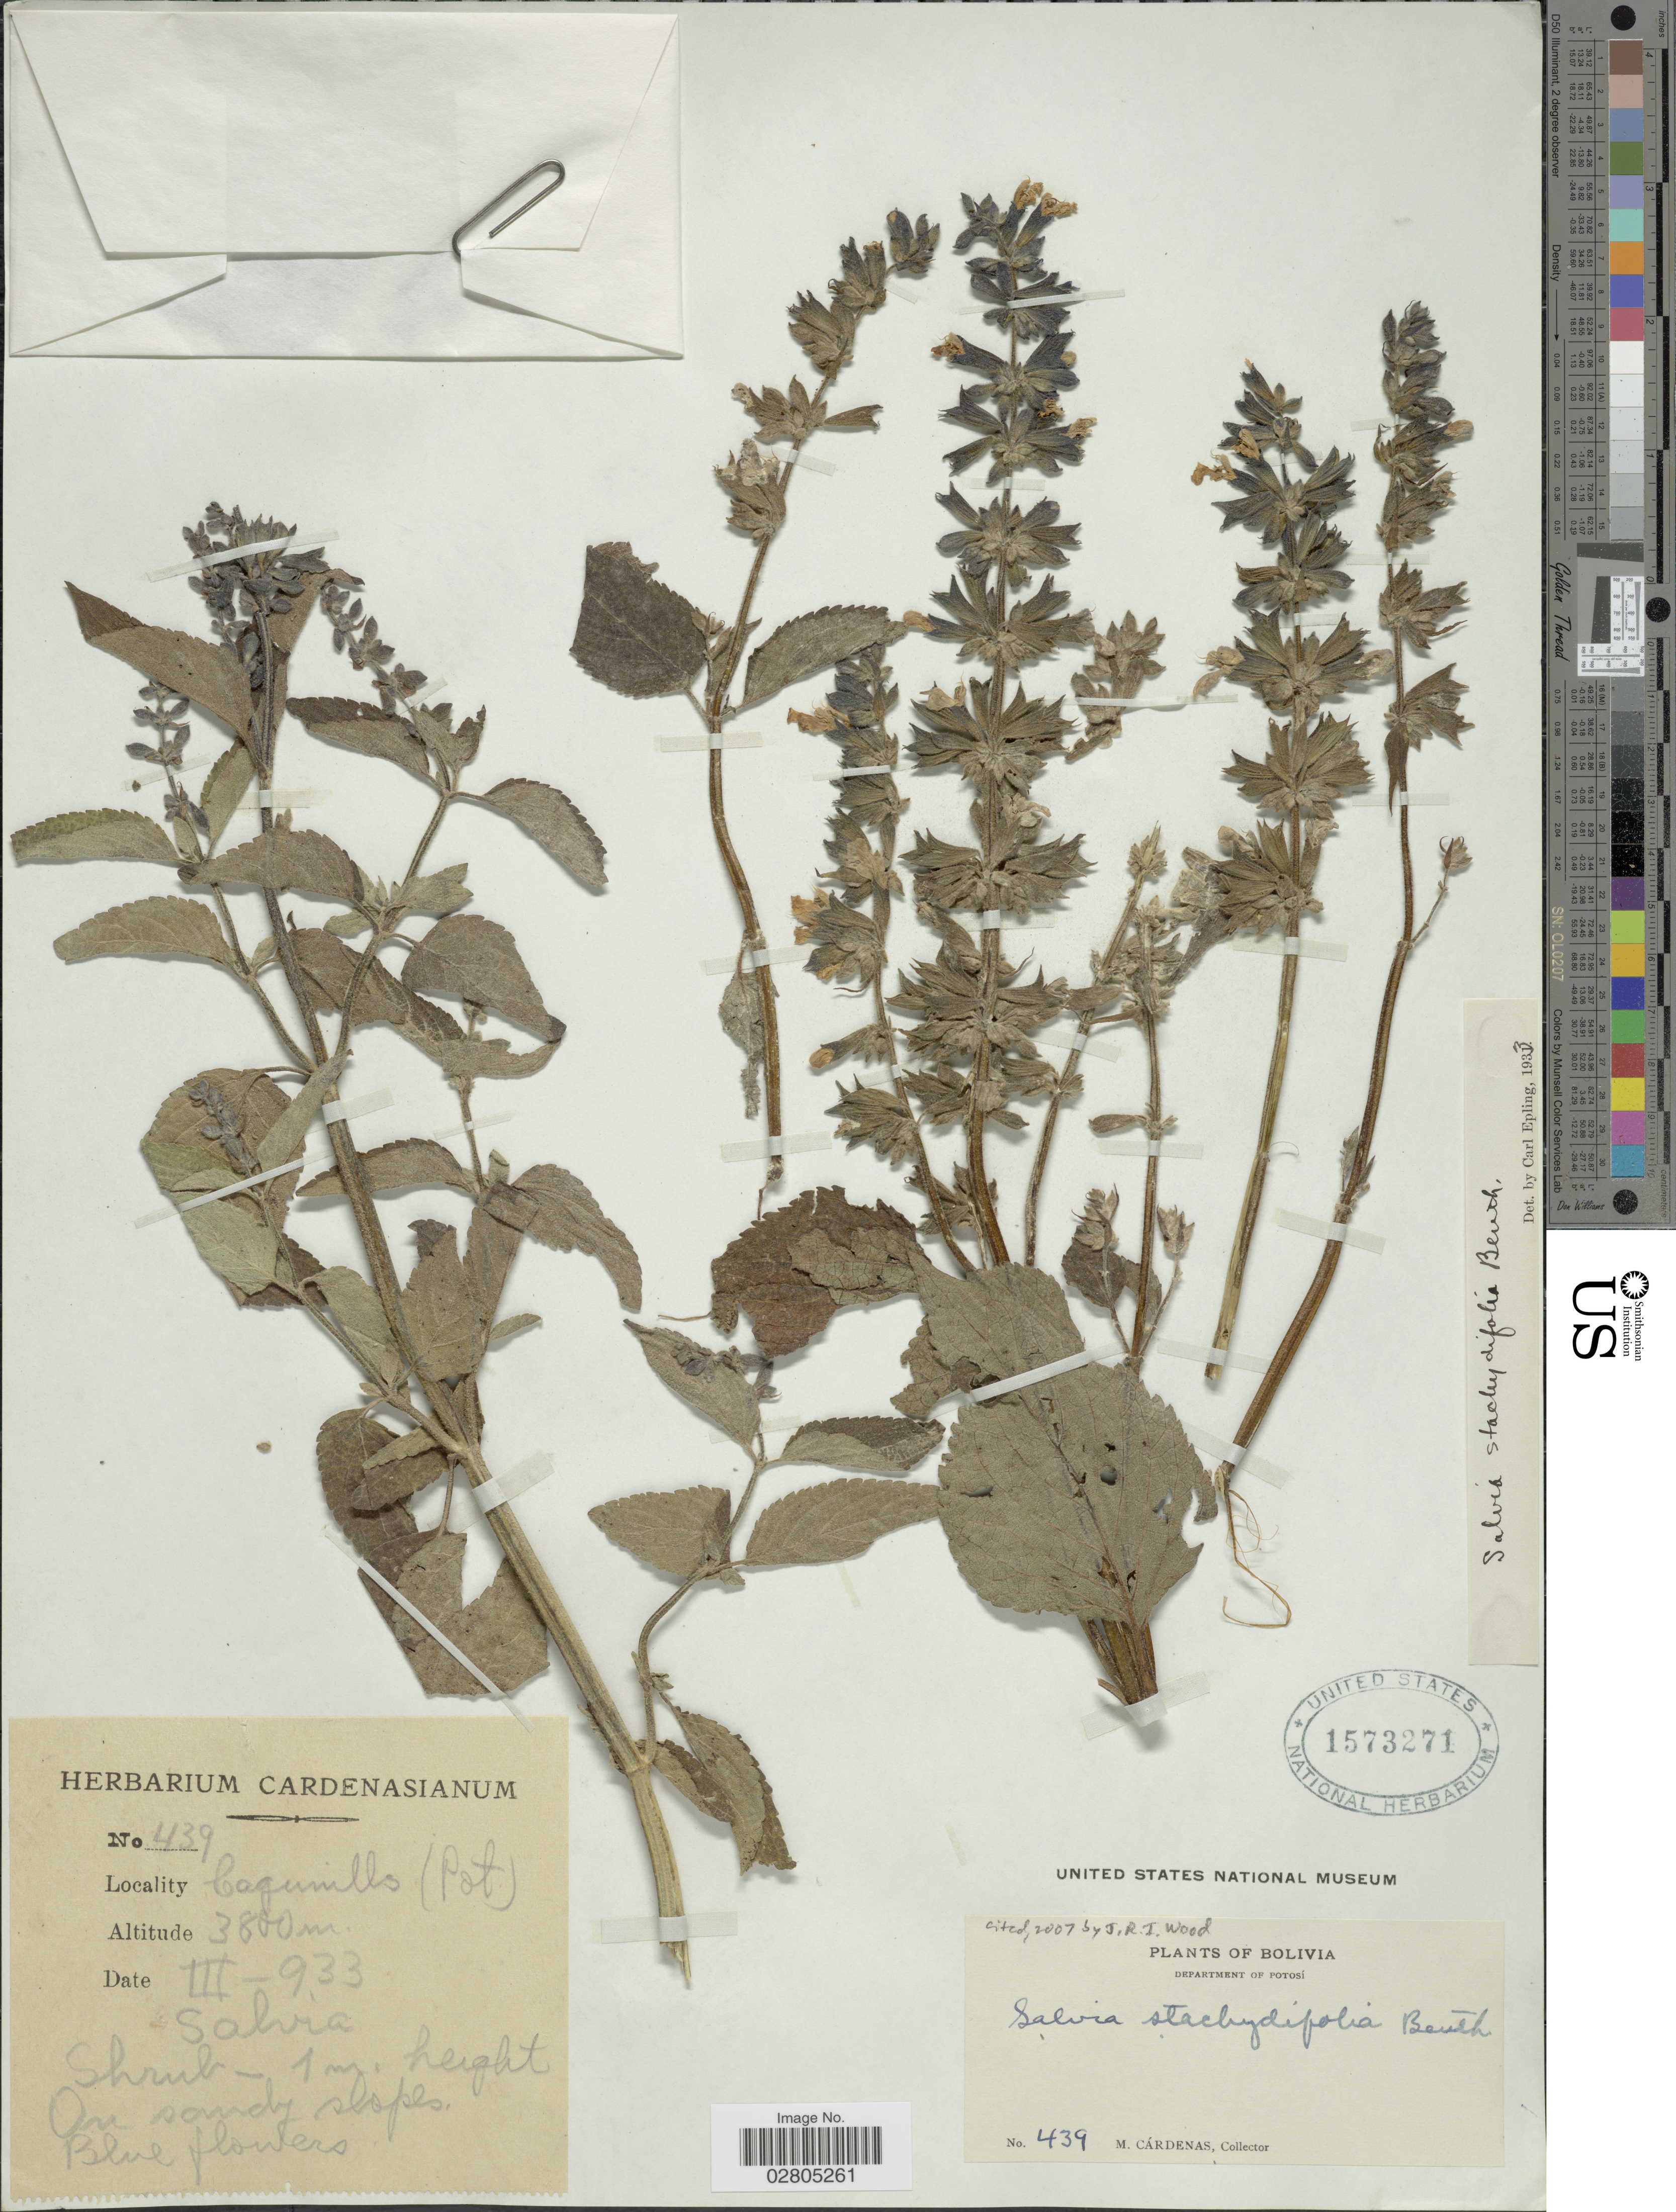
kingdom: Plantae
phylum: Tracheophyta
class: Magnoliopsida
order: Lamiales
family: Lamiaceae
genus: Salvia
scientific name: Salvia stachydifolia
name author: Benth.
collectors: M. Cárdenas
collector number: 439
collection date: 1933-03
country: Bolivia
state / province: Potosi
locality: Department of Potosí, Cagunills.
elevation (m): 3800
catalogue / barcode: US 1573271